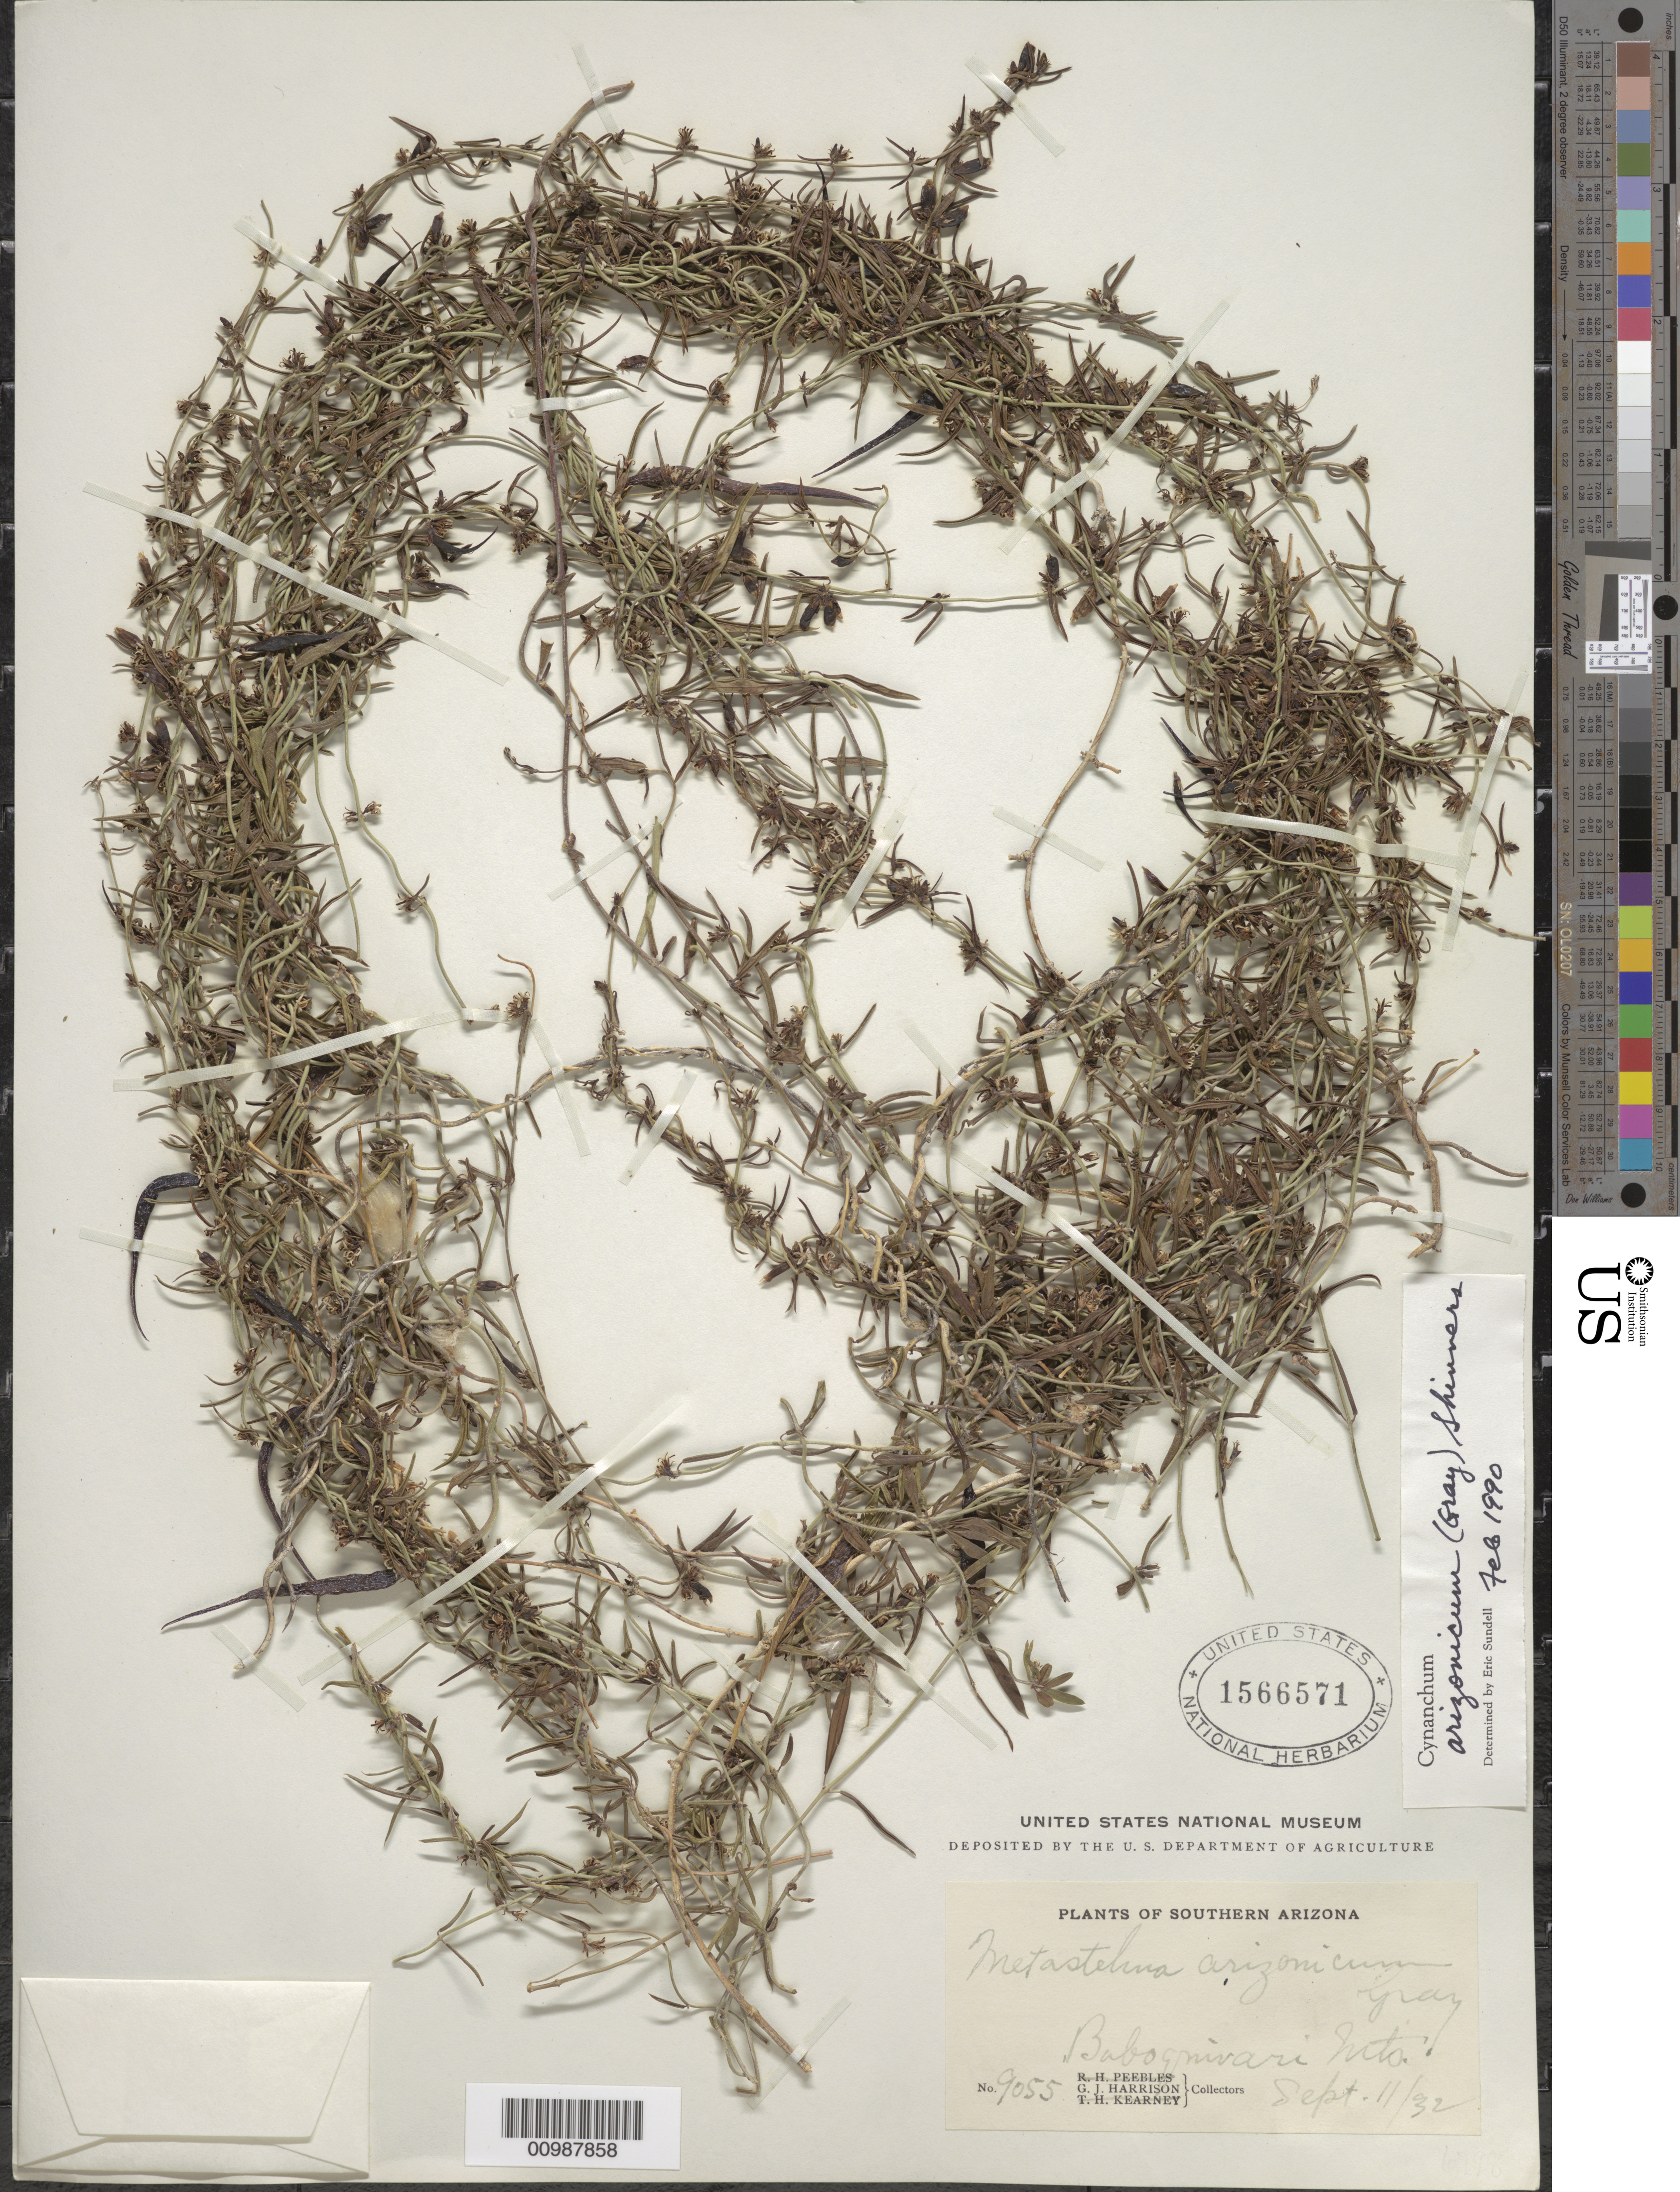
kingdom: Plantae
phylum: Tracheophyta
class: Magnoliopsida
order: Gentianales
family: Apocynaceae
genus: Cynanchum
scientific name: Cynanchum arizonicum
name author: (A. Gray) Shinners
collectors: G. J. Harrison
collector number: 9055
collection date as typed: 11 Sep 1932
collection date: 1932-09-11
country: United States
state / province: Arizona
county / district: Pima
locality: Baboquivari Mountains.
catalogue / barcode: US 1566571